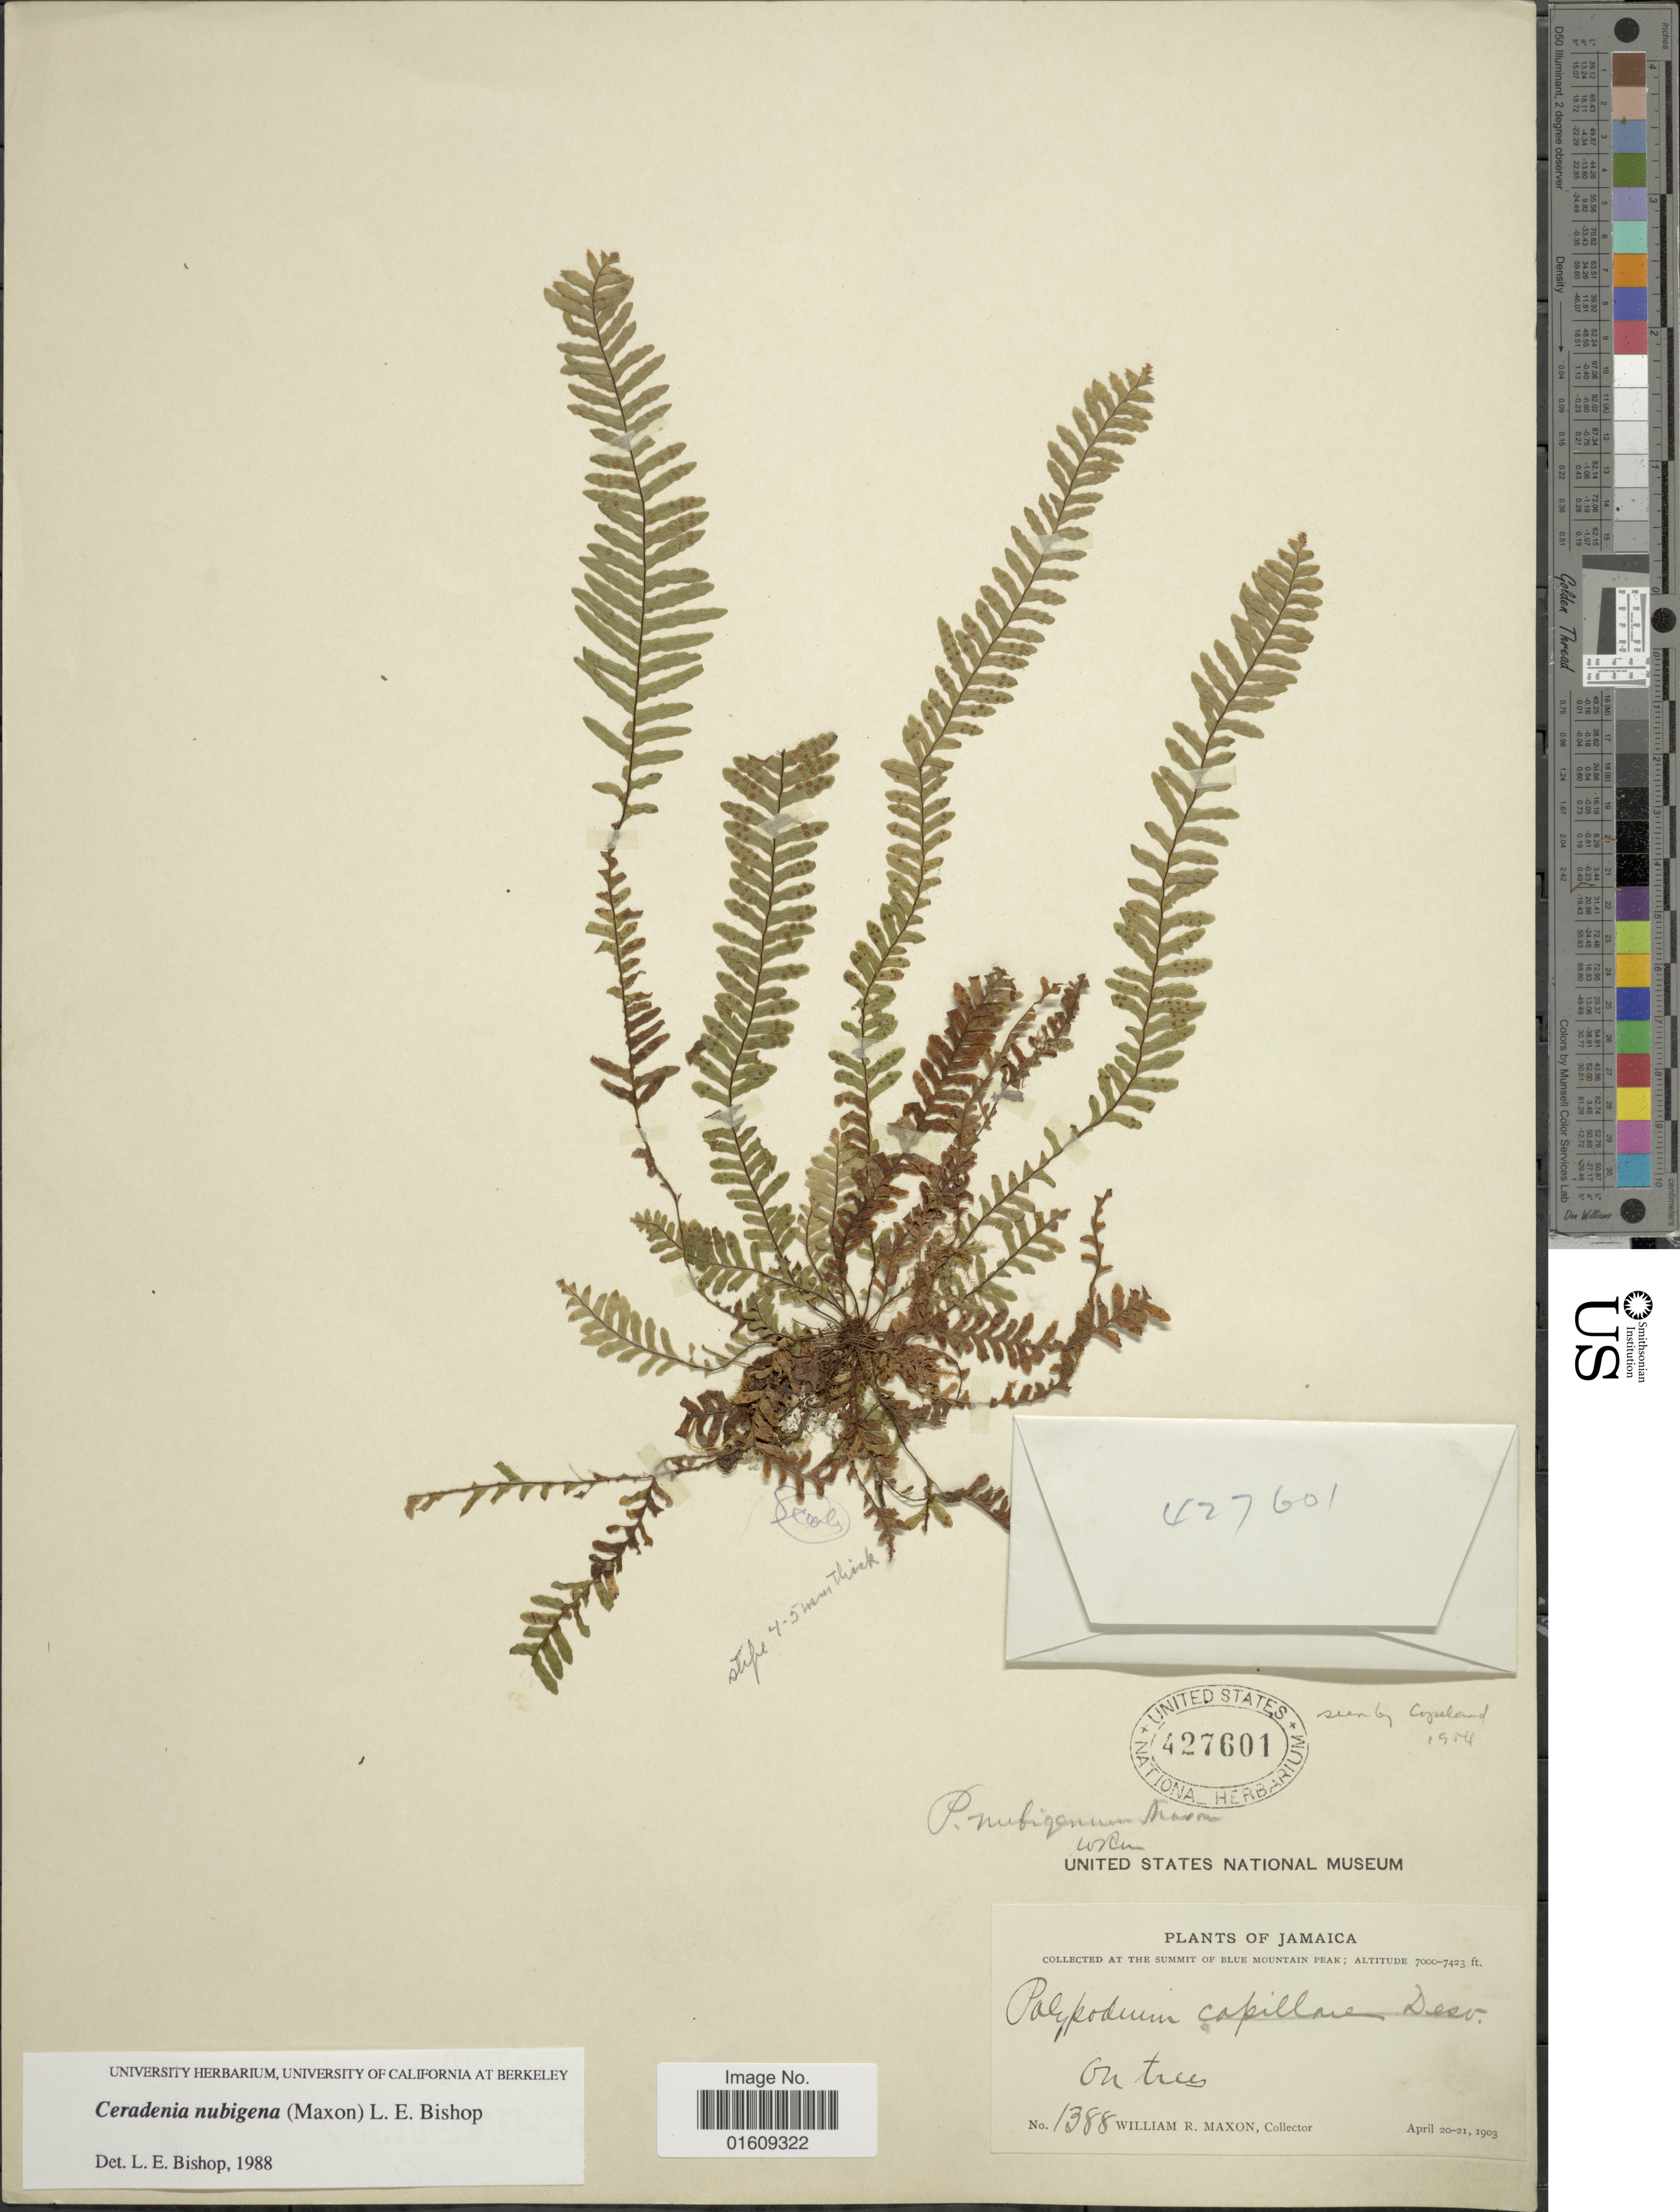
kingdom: Plantae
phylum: Tracheophyta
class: Polypodiopsida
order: Polypodiales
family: Polypodiaceae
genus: Ceradenia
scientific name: Ceradenia nubigena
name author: (Maxon) L.E. Bishop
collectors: W. R. Maxon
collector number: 1388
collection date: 1903-04-20/1903-04-21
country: Jamaica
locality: Jamaica, at the summit of Blue Mountain Peak.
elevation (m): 2134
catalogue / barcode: US 427601